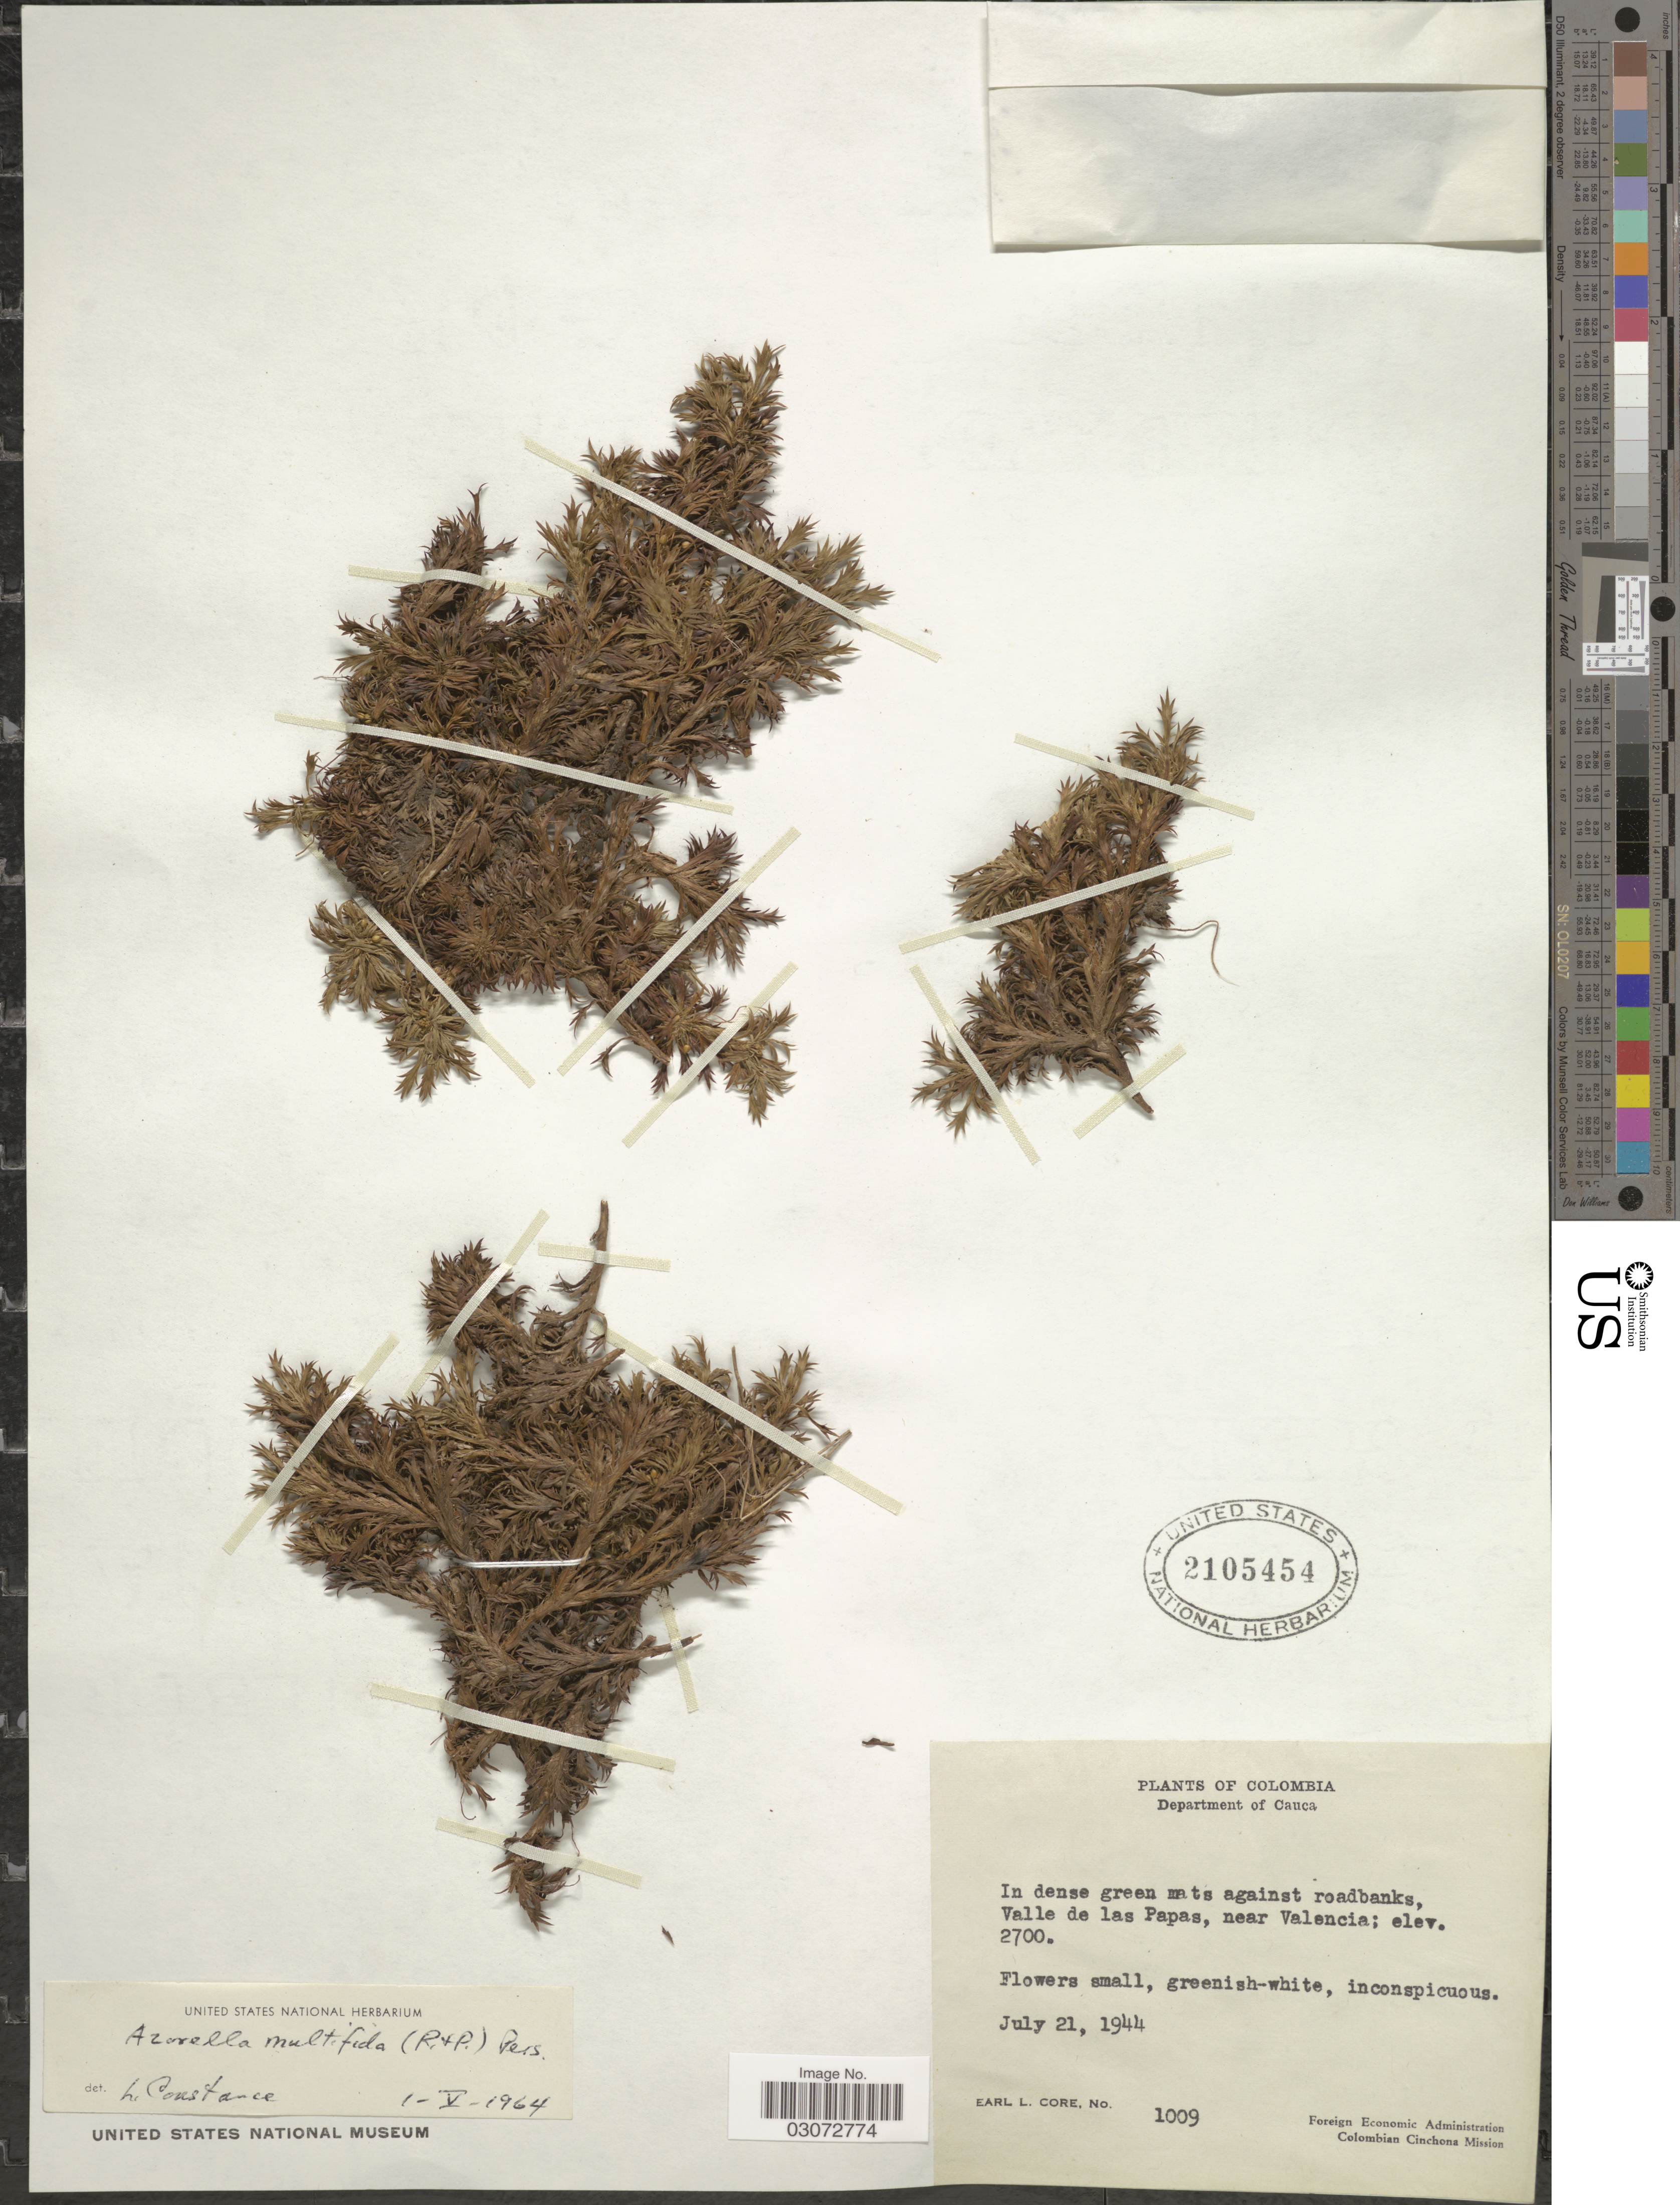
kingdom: Plantae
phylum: Tracheophyta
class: Magnoliopsida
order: Apiales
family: Apiaceae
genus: Azorella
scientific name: Azorella multifida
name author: (Ruiz & Pav.) Pers.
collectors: E. L. Core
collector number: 1009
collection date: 1944-07-21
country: Colombia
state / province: Cauca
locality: Department of Cauca. Valle de las Papas, near Valencia.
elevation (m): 2700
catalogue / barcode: US 2105454